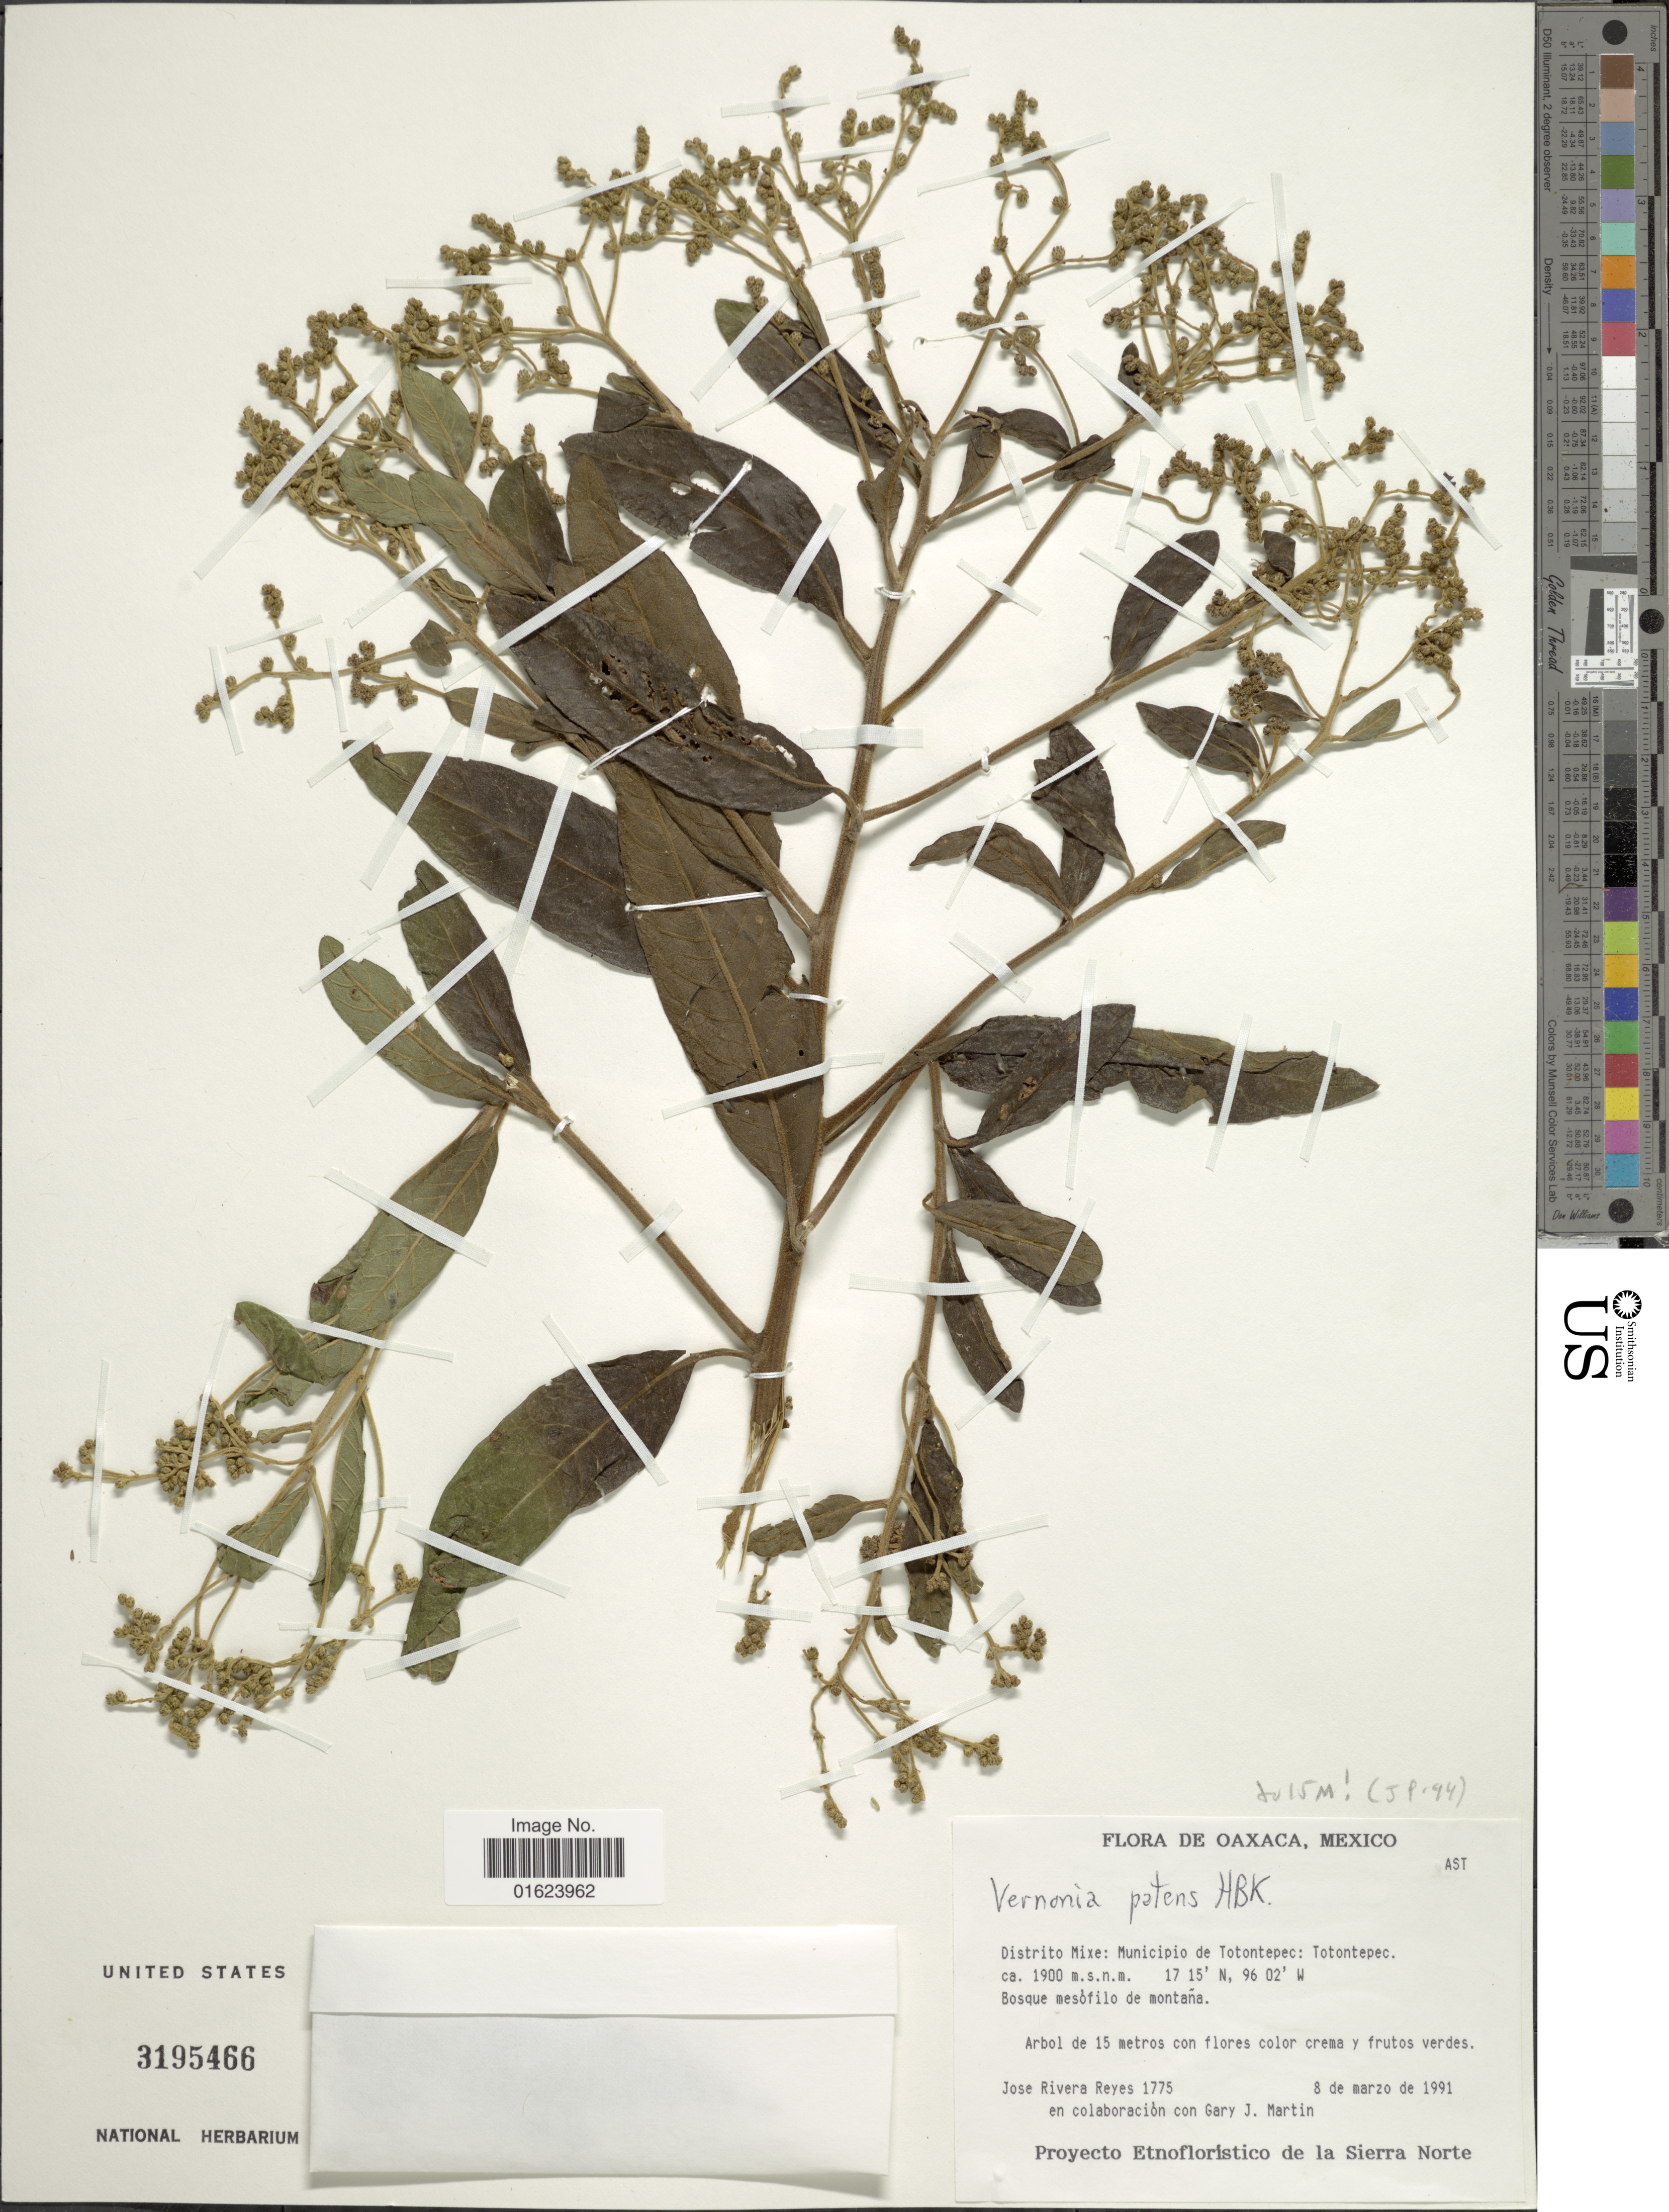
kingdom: Plantae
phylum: Tracheophyta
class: Magnoliopsida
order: Asterales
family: Asteraceae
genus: Vernonanthura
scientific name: Vernonanthura patens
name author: (Kunth) H. Rob.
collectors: J. Reyes & G. J. Martin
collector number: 1775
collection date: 1991-03-08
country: Mexico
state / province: Oaxaca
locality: Oaxaca, Mexico, Distrito Mixe: Municipio de Totontepec: Totontepec.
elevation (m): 1900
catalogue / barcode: US 3195466